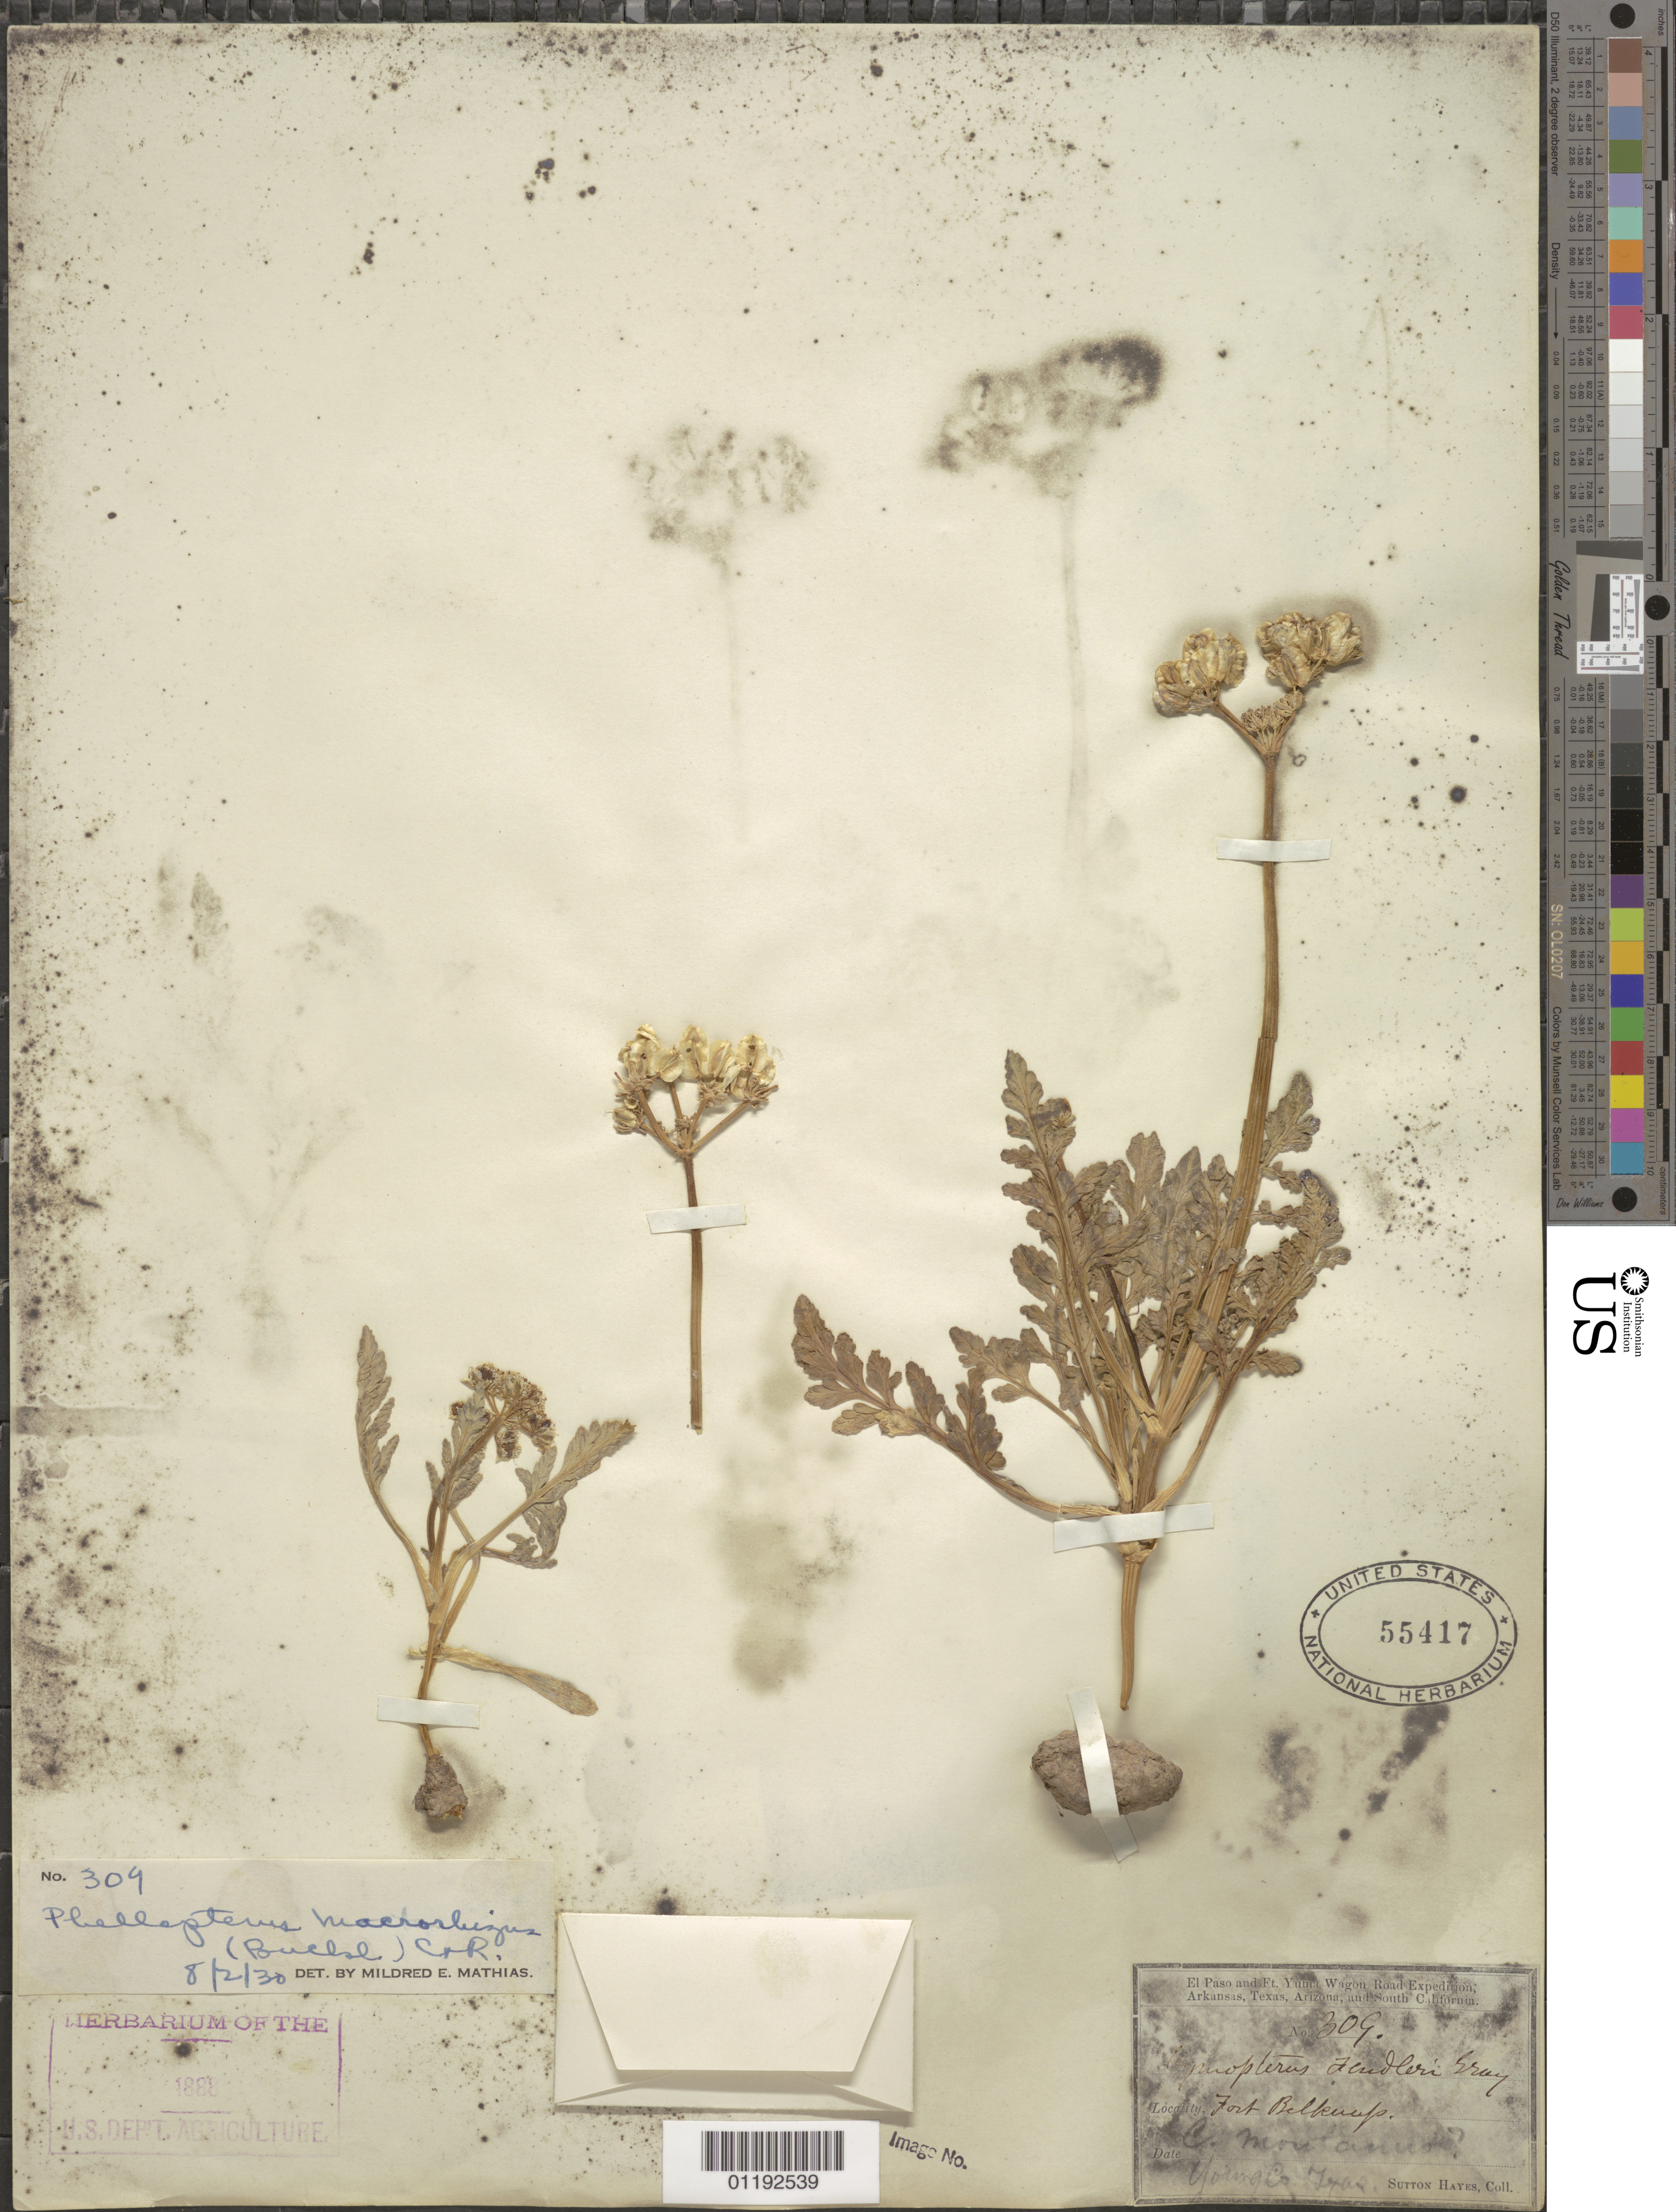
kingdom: Plantae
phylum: Tracheophyta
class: Magnoliopsida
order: Apiales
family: Apiaceae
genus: Cymopterus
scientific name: Cymopterus macrorhizus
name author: Buckley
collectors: S. Hayes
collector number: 309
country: United States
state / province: Texas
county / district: Young County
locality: Fort Belknap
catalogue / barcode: US 55417